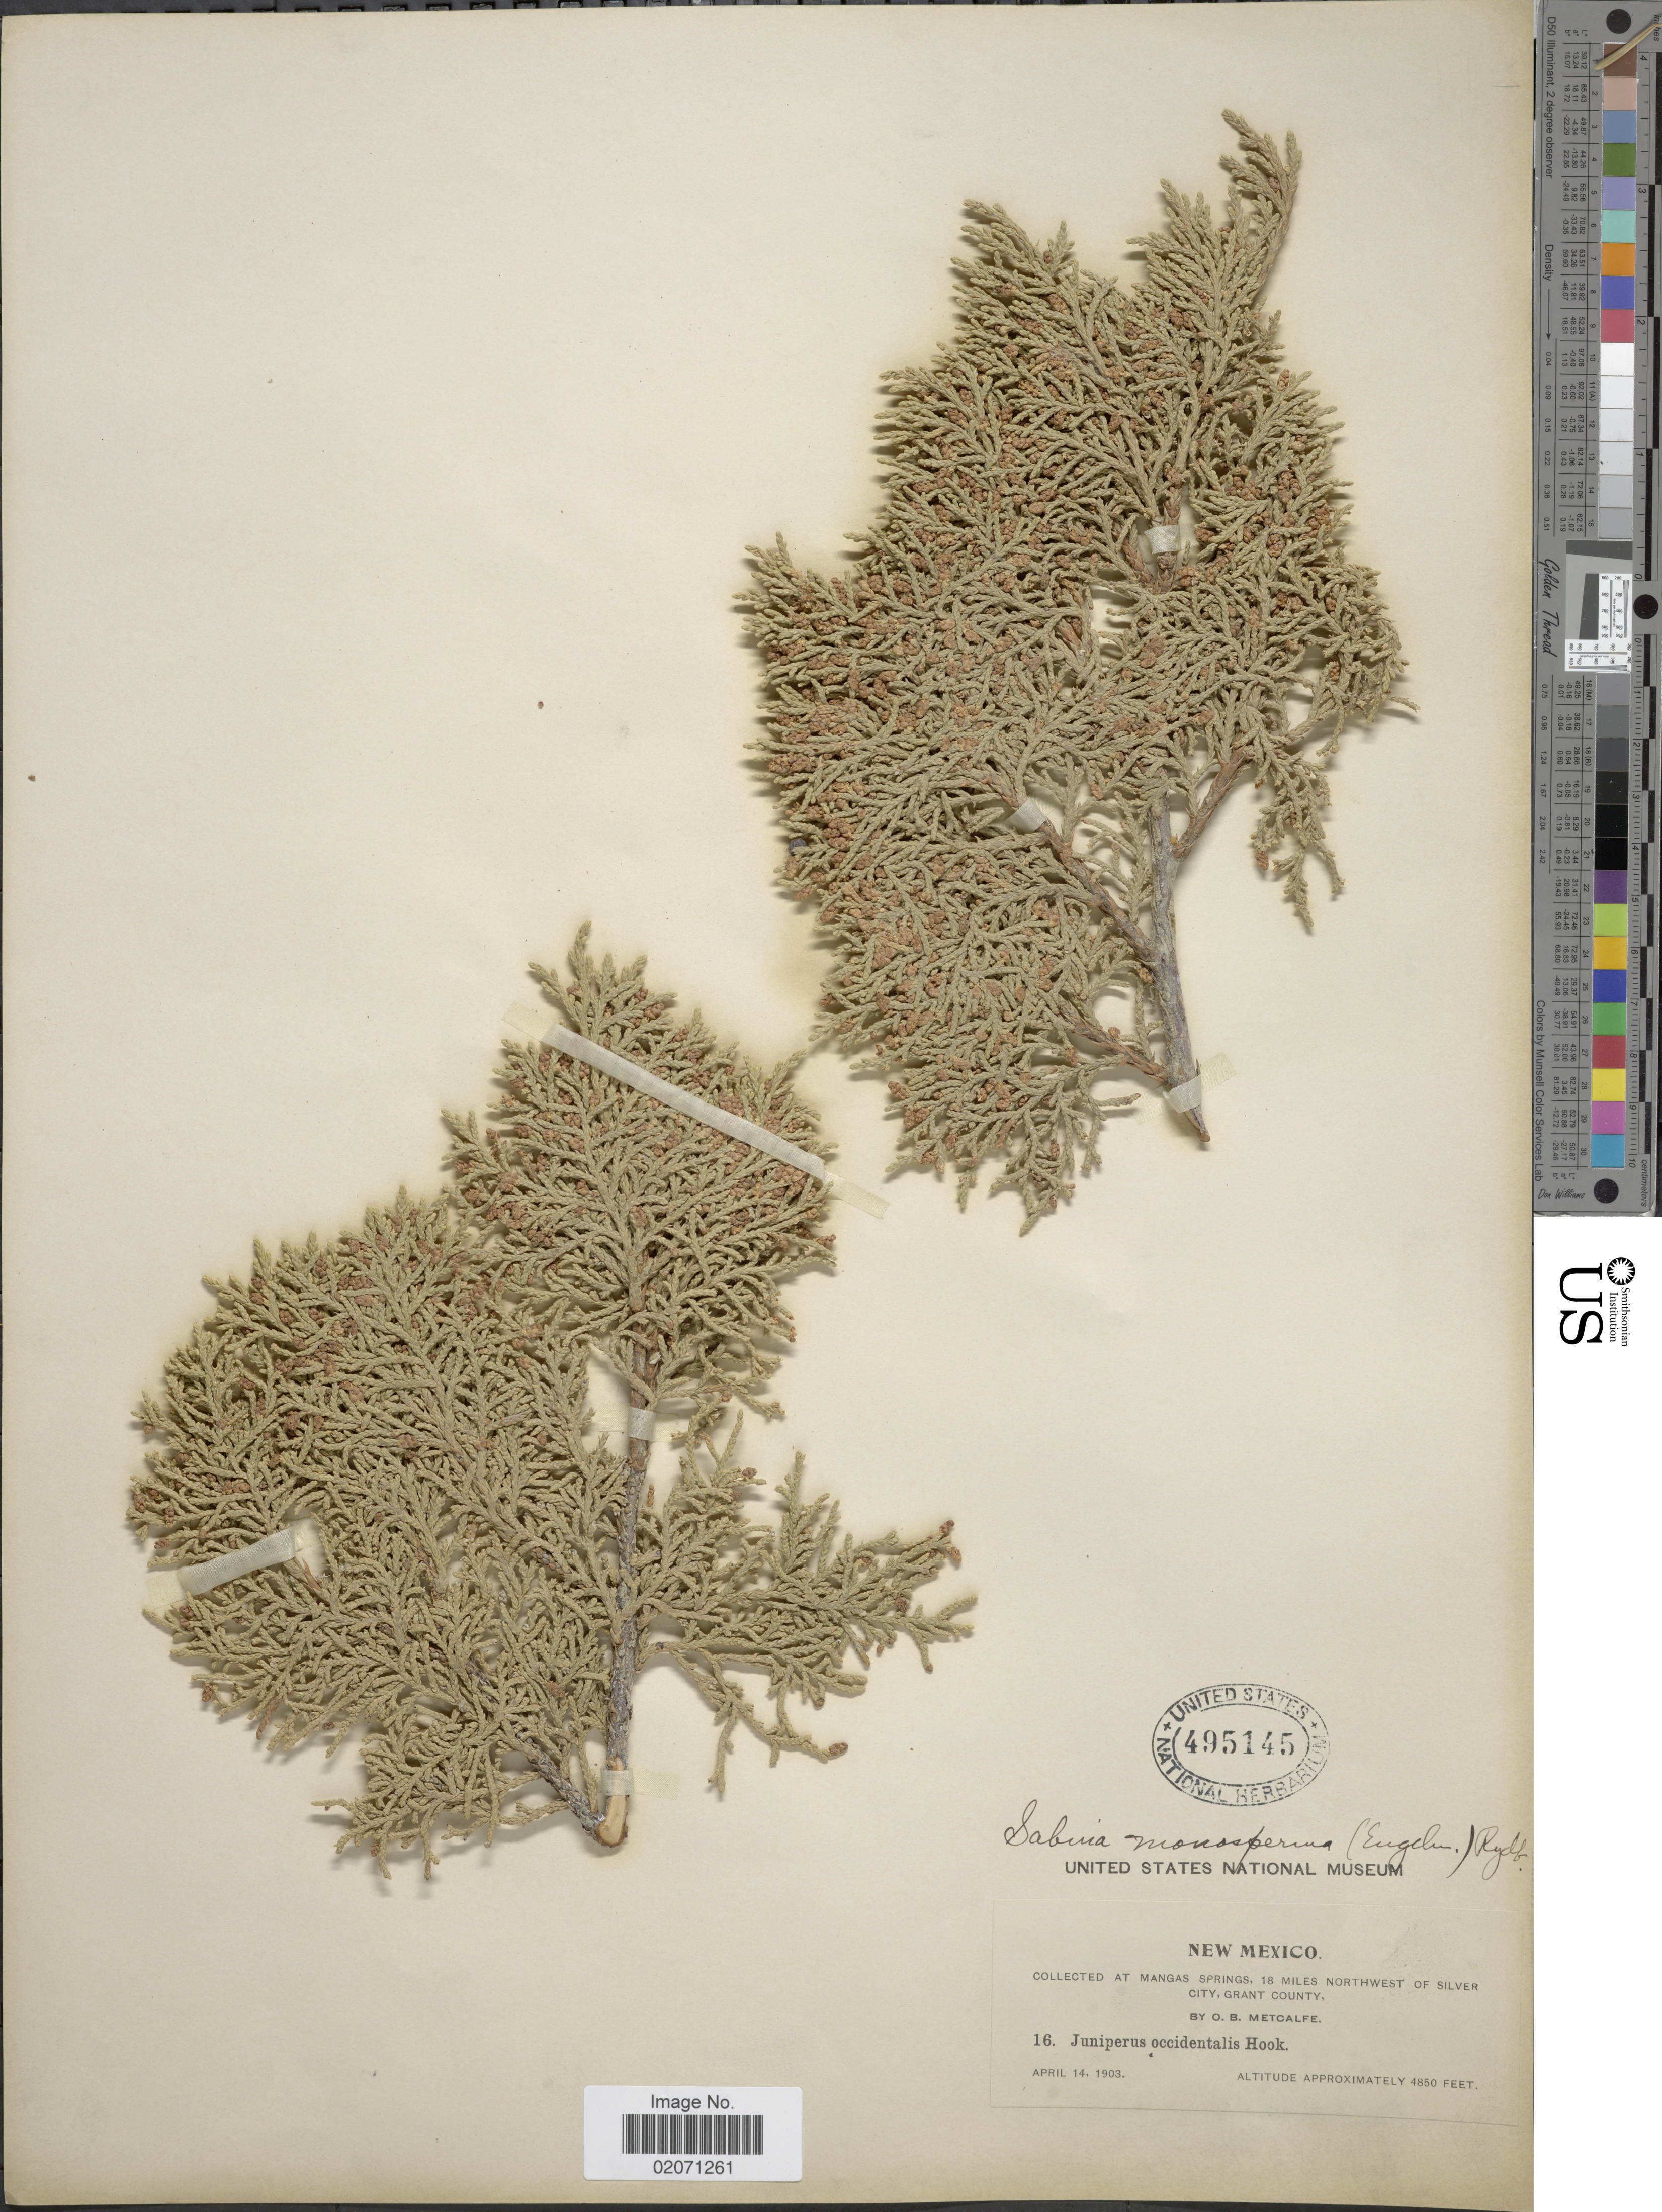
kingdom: Plantae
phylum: Tracheophyta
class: Pinopsida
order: Pinales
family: Cupressaceae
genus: Juniperus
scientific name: Juniperus monosperma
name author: (Engelm.) Sarg.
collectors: O. B. Metcalfe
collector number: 16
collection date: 1903-04-14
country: United States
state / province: New Mexico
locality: Mangas Springs, 18 miles northwest of Silver City, Grant County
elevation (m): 1478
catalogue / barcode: US 495145